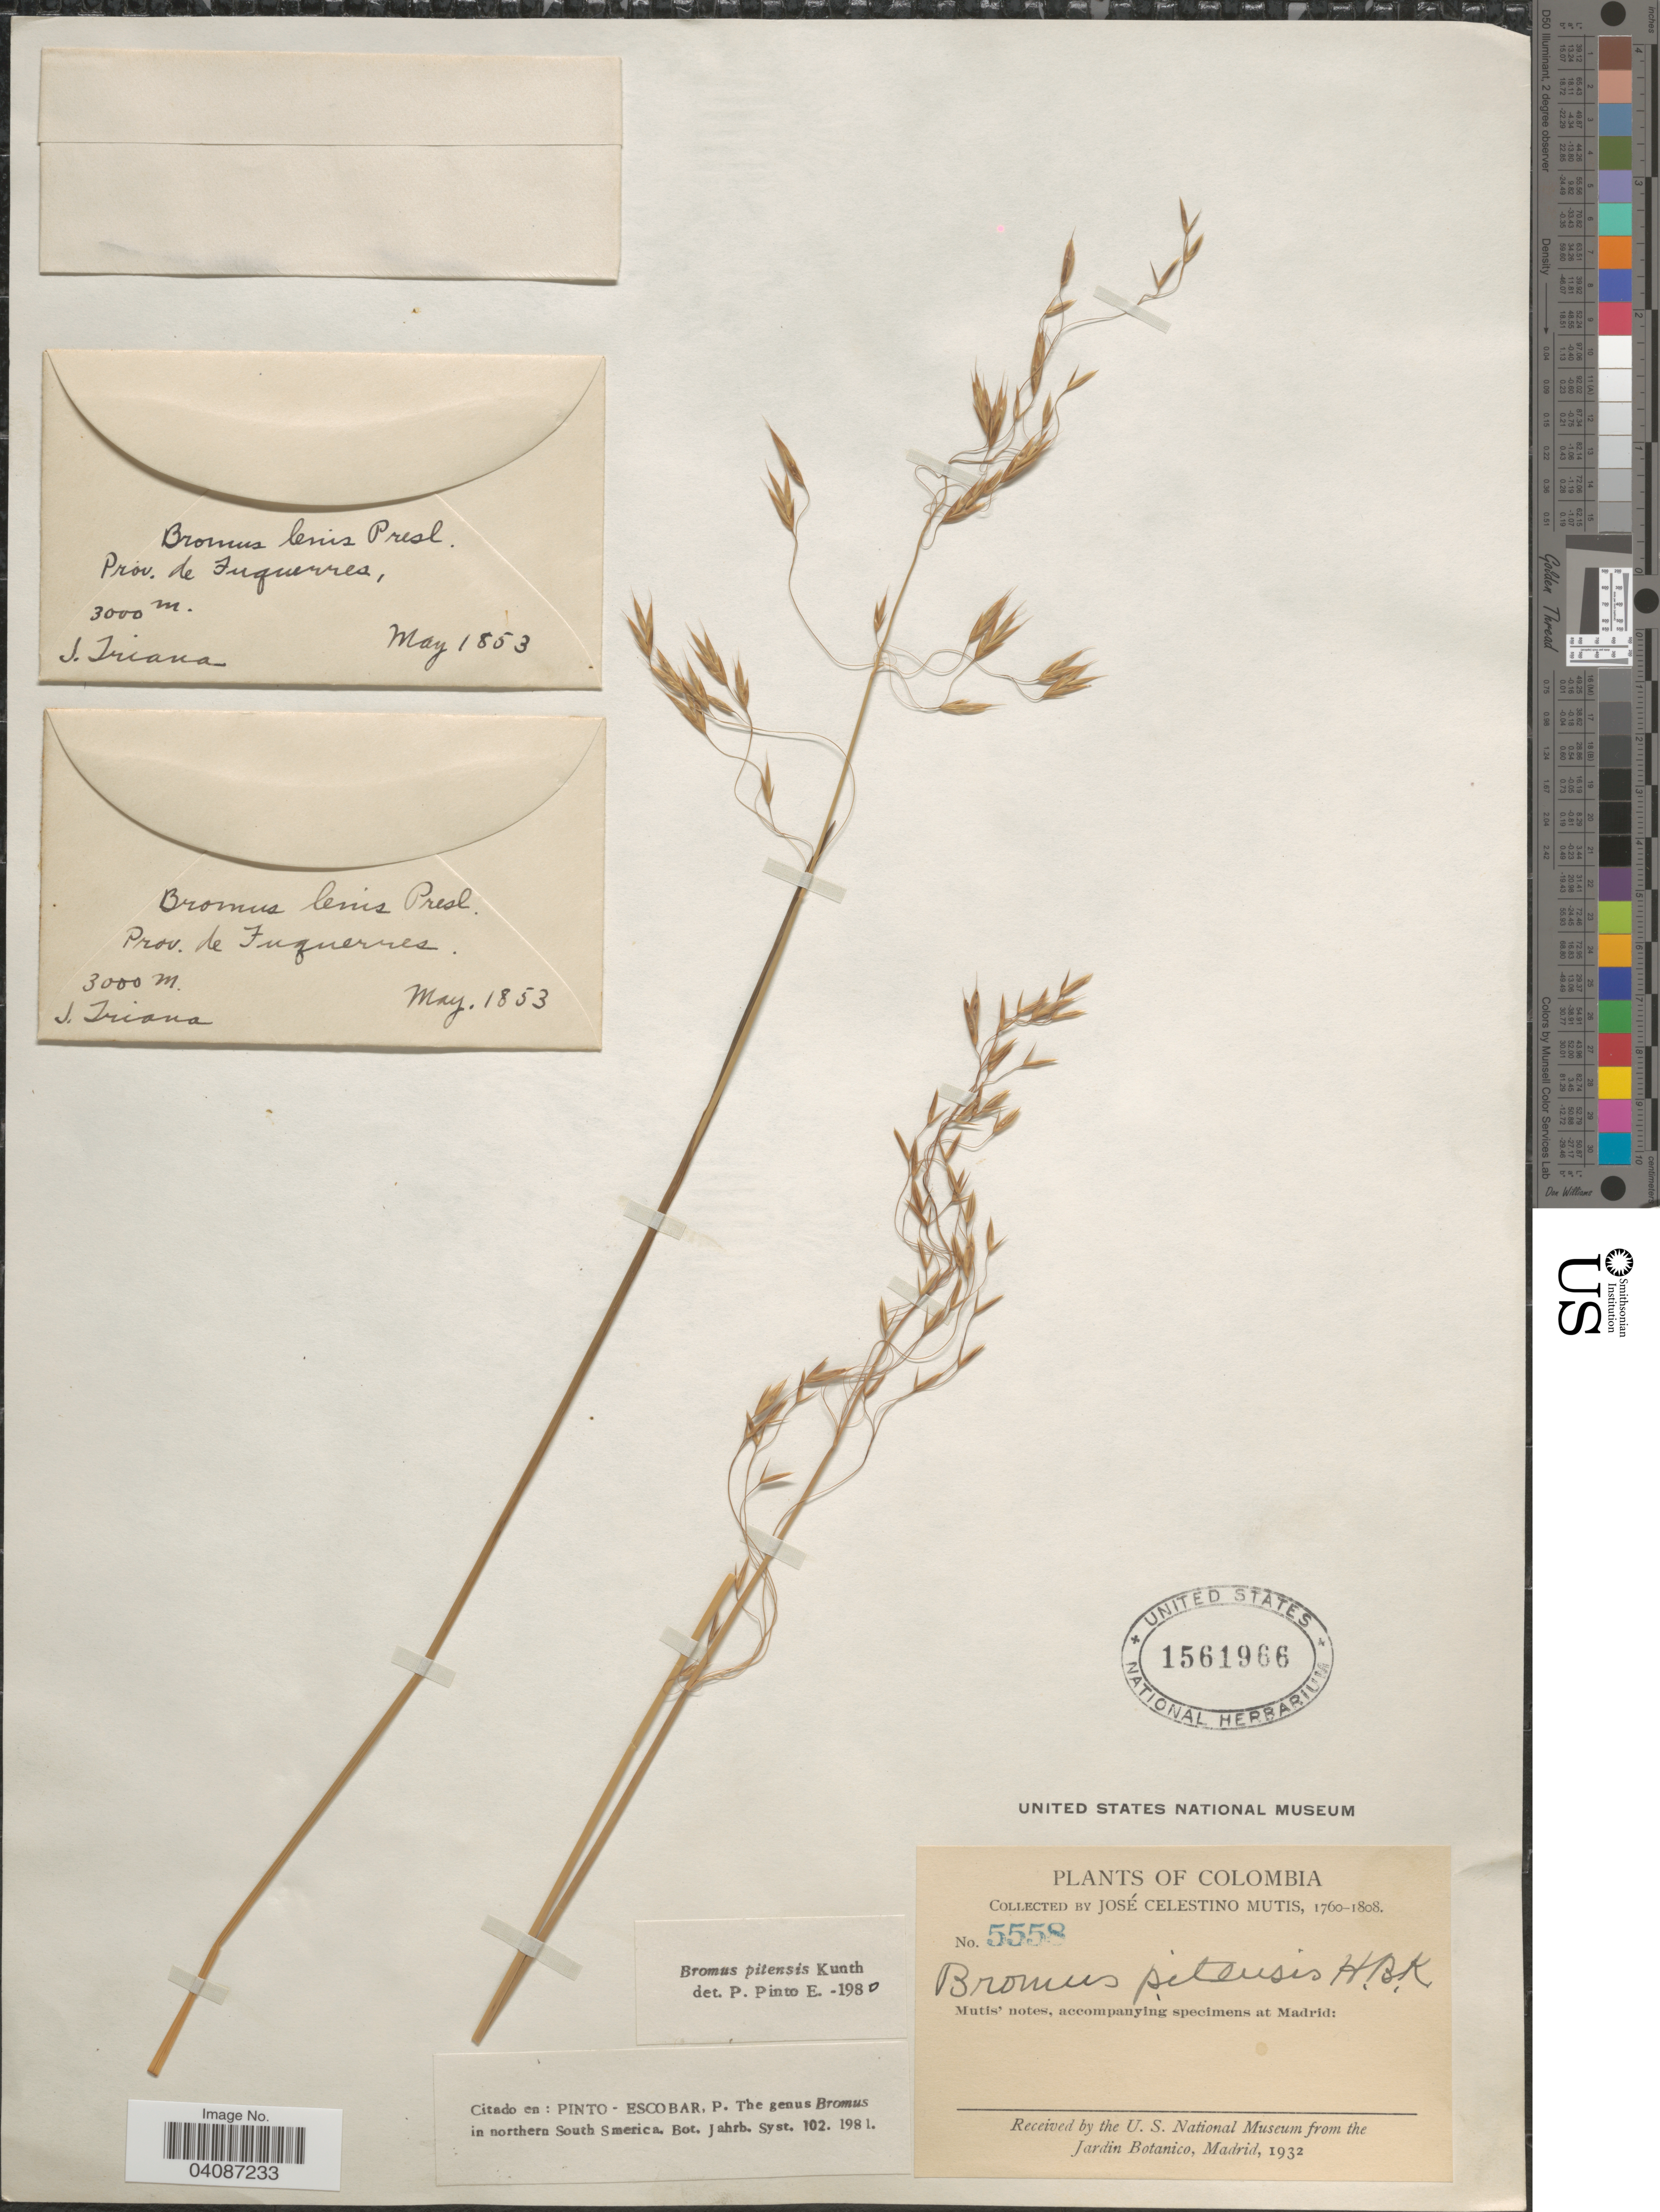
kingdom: Plantae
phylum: Tracheophyta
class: Liliopsida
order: Poales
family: Poaceae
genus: Bromus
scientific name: Bromus pitensis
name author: Kunth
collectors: J. C. B. Mutis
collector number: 5558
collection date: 1760/1808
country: Colombia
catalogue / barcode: US 1561966